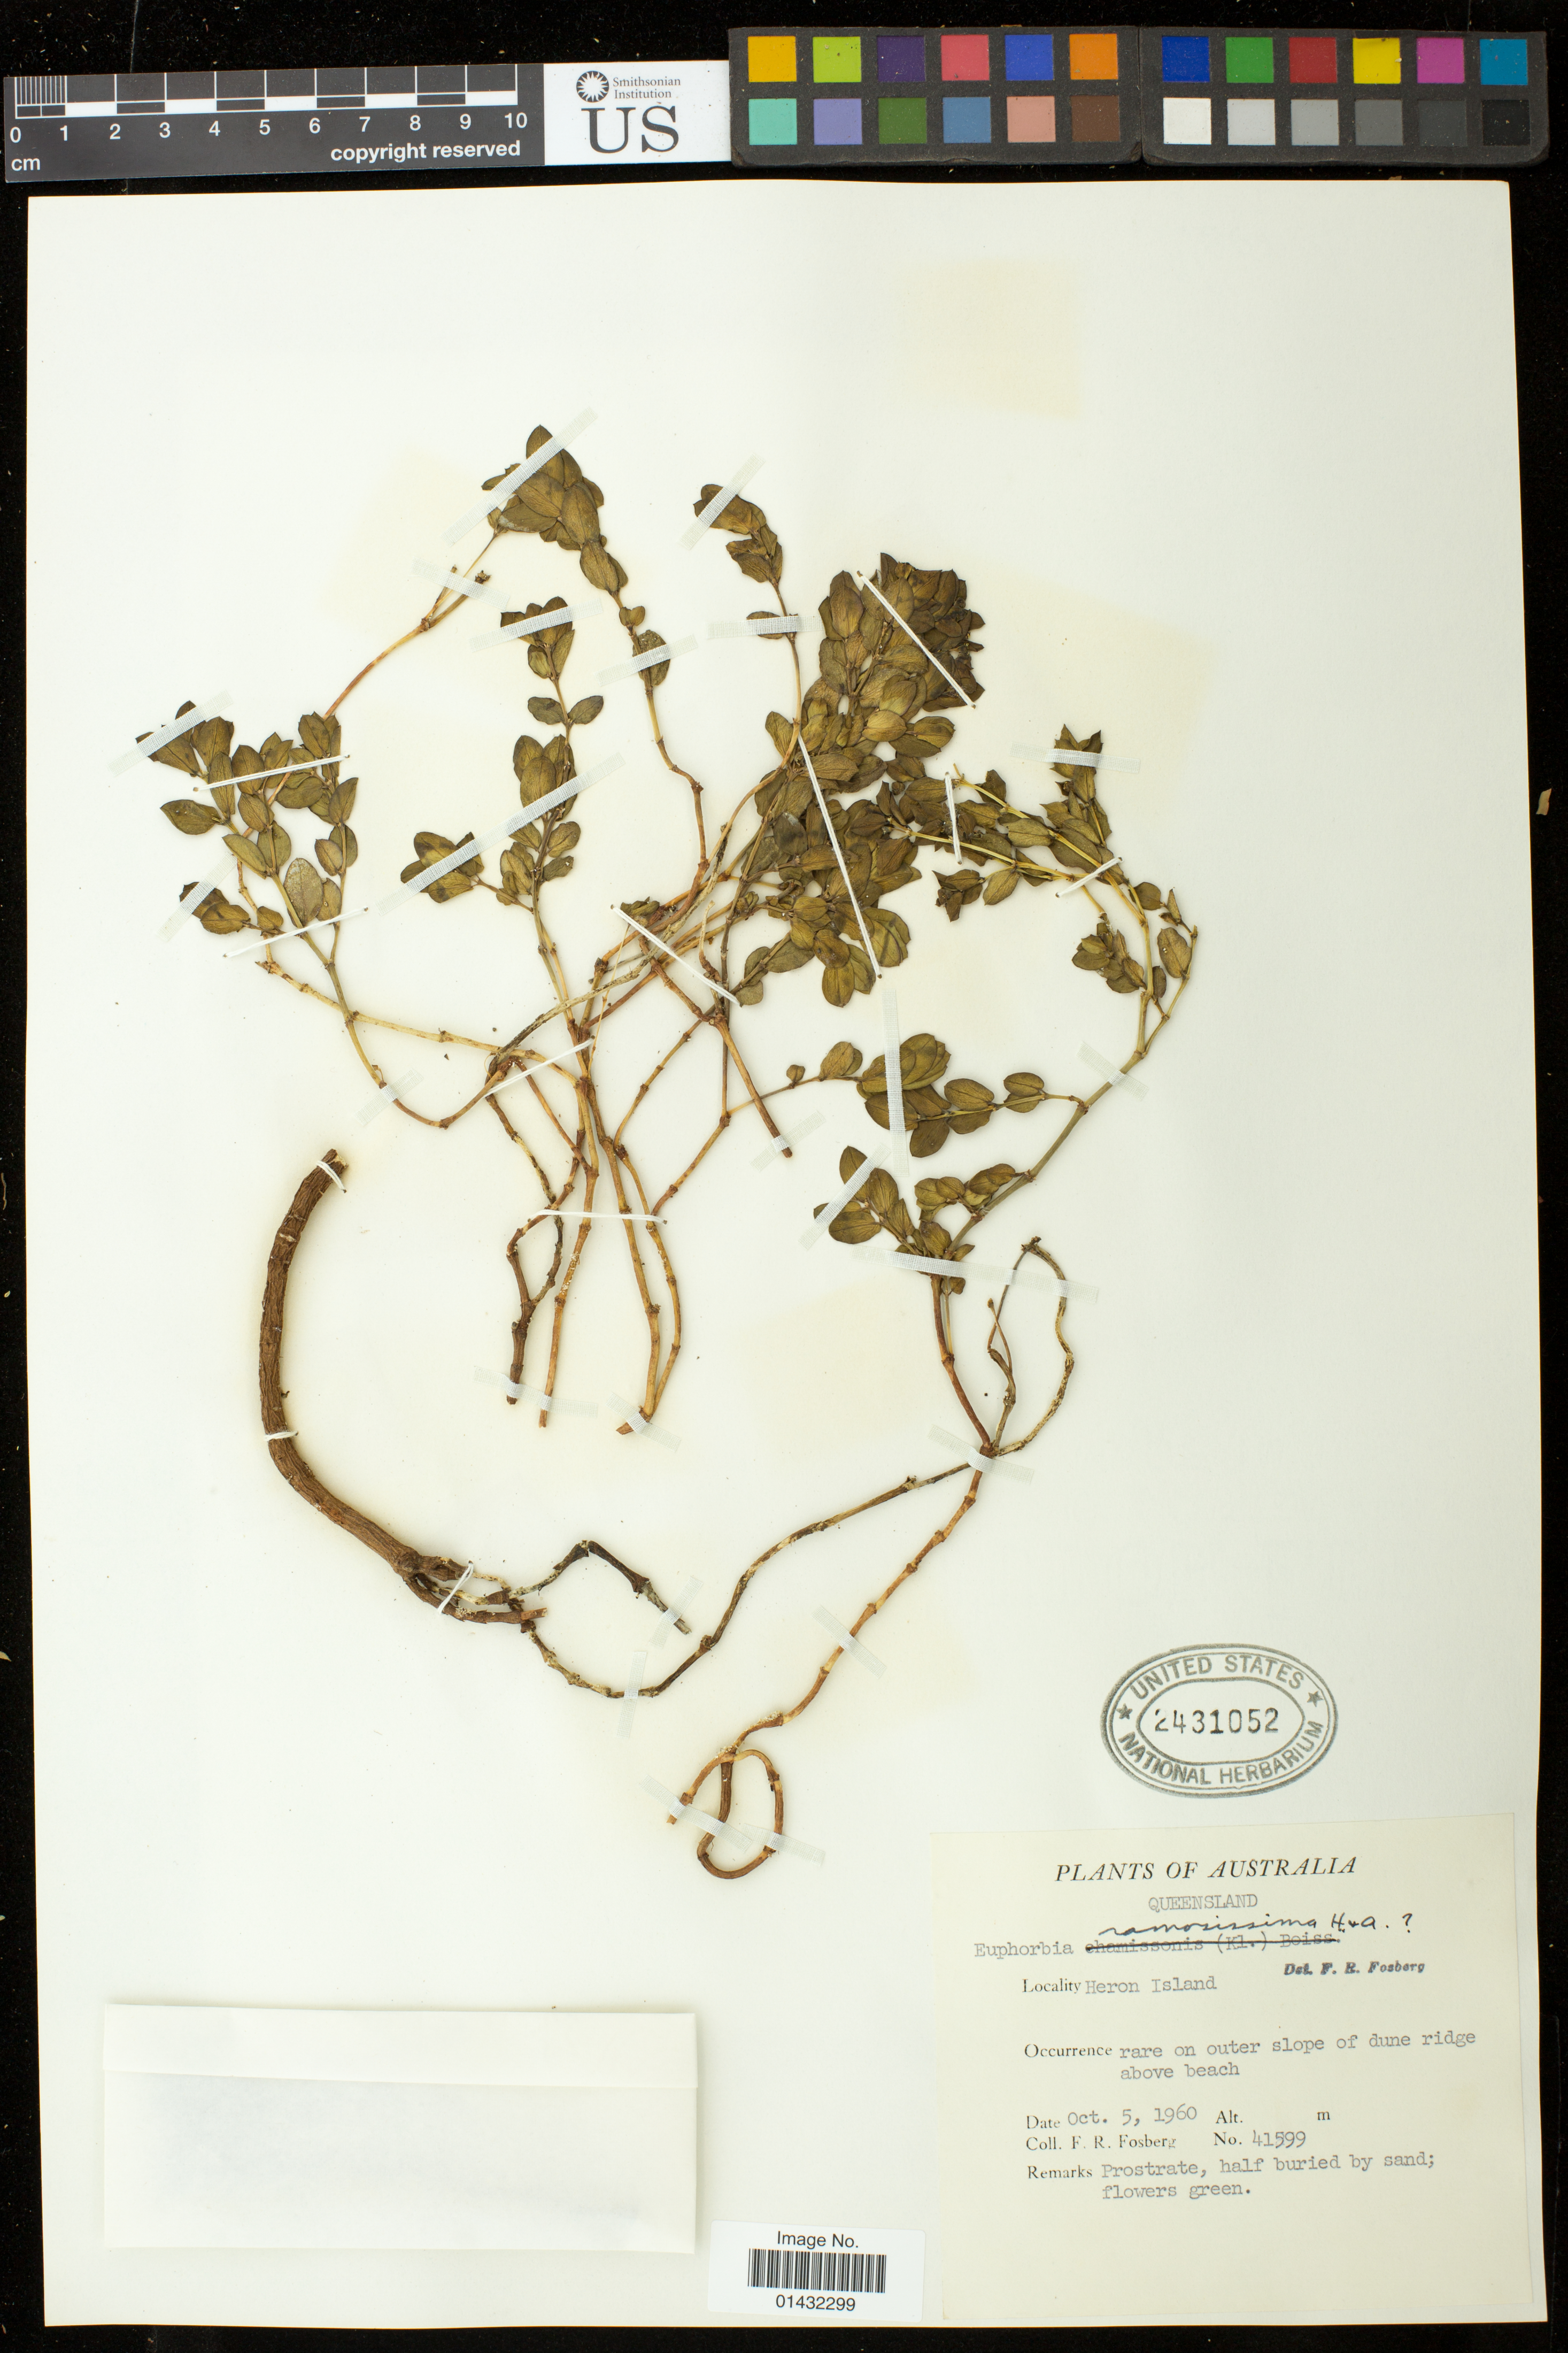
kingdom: Plantae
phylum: Tracheophyta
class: Magnoliopsida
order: Malpighiales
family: Euphorbiaceae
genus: Euphorbia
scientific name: Euphorbia sparrmannii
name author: Boiss.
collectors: F. R. Fosberg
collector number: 41599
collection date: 1960-10-05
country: Australia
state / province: Queensland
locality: Heron Island on outer slope of dune ridge above beach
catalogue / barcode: US 2431052